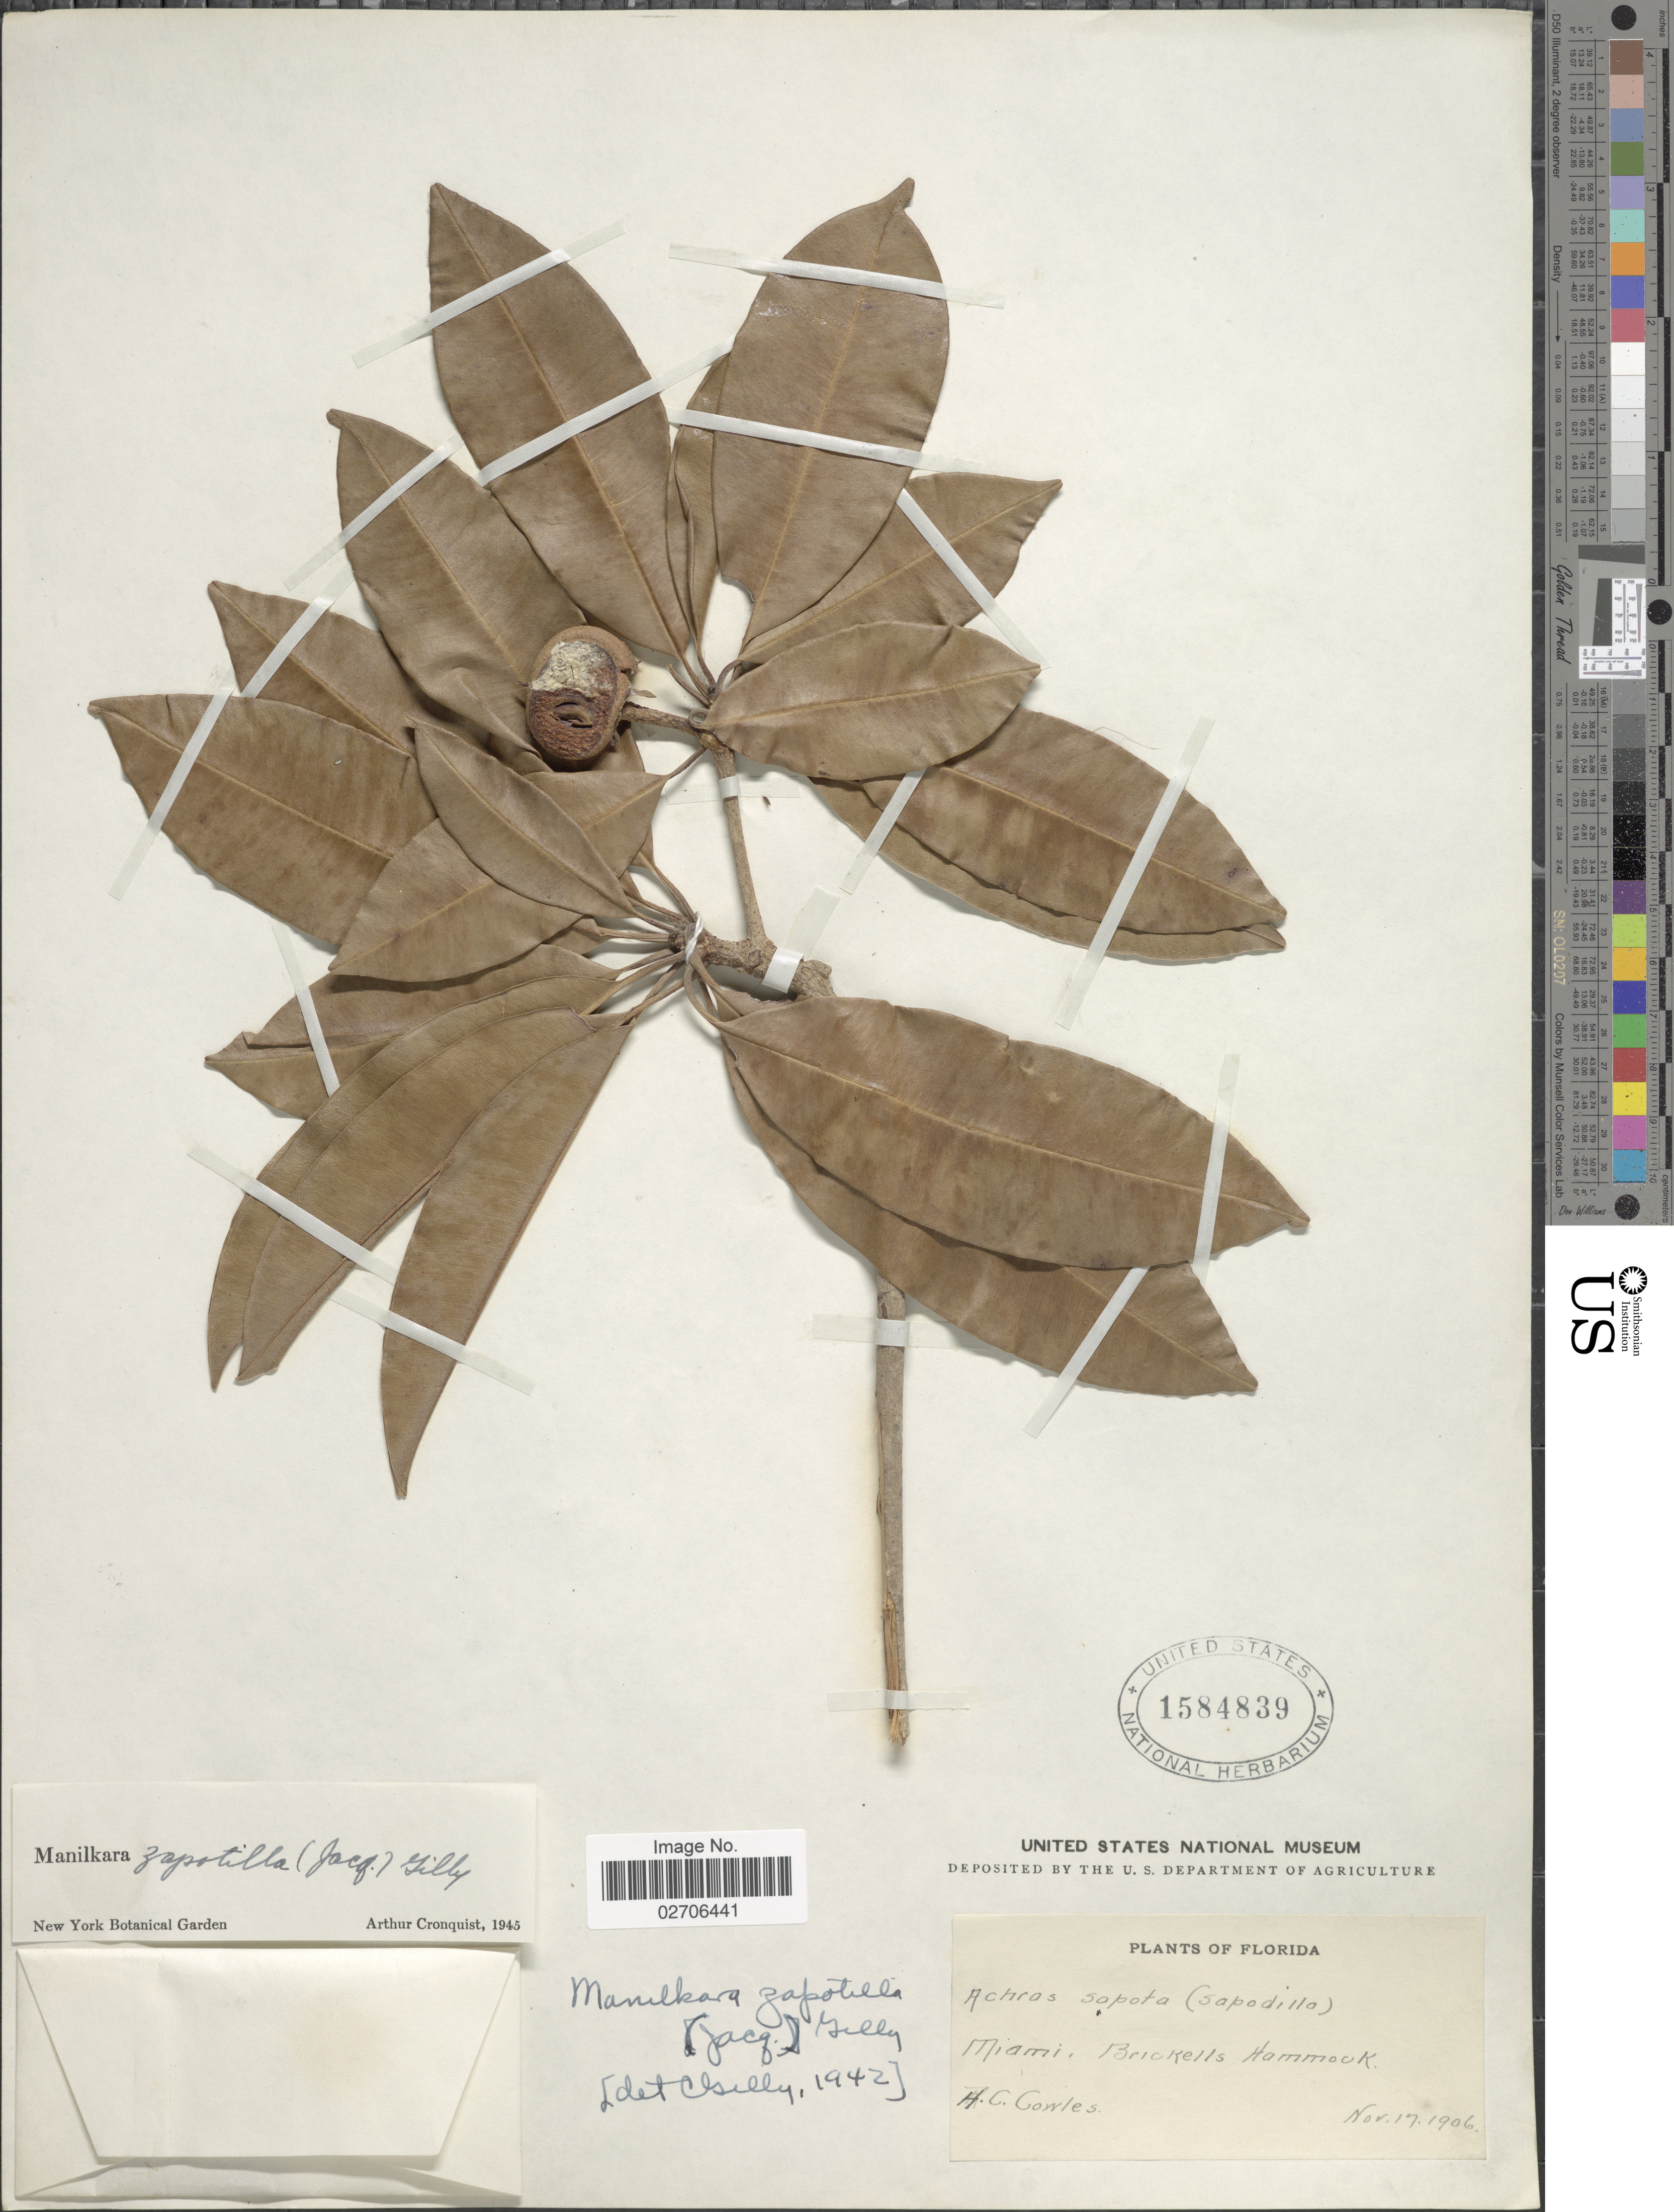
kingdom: Plantae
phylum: Tracheophyta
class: Magnoliopsida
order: Ericales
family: Sapotaceae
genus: Manilkara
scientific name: Manilkara zapotilla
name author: (Jacq.) Gilly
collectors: H. Cowles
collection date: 1906-11-17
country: United States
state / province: Florida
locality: Miami, Brickells Hammock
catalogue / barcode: US 1584839